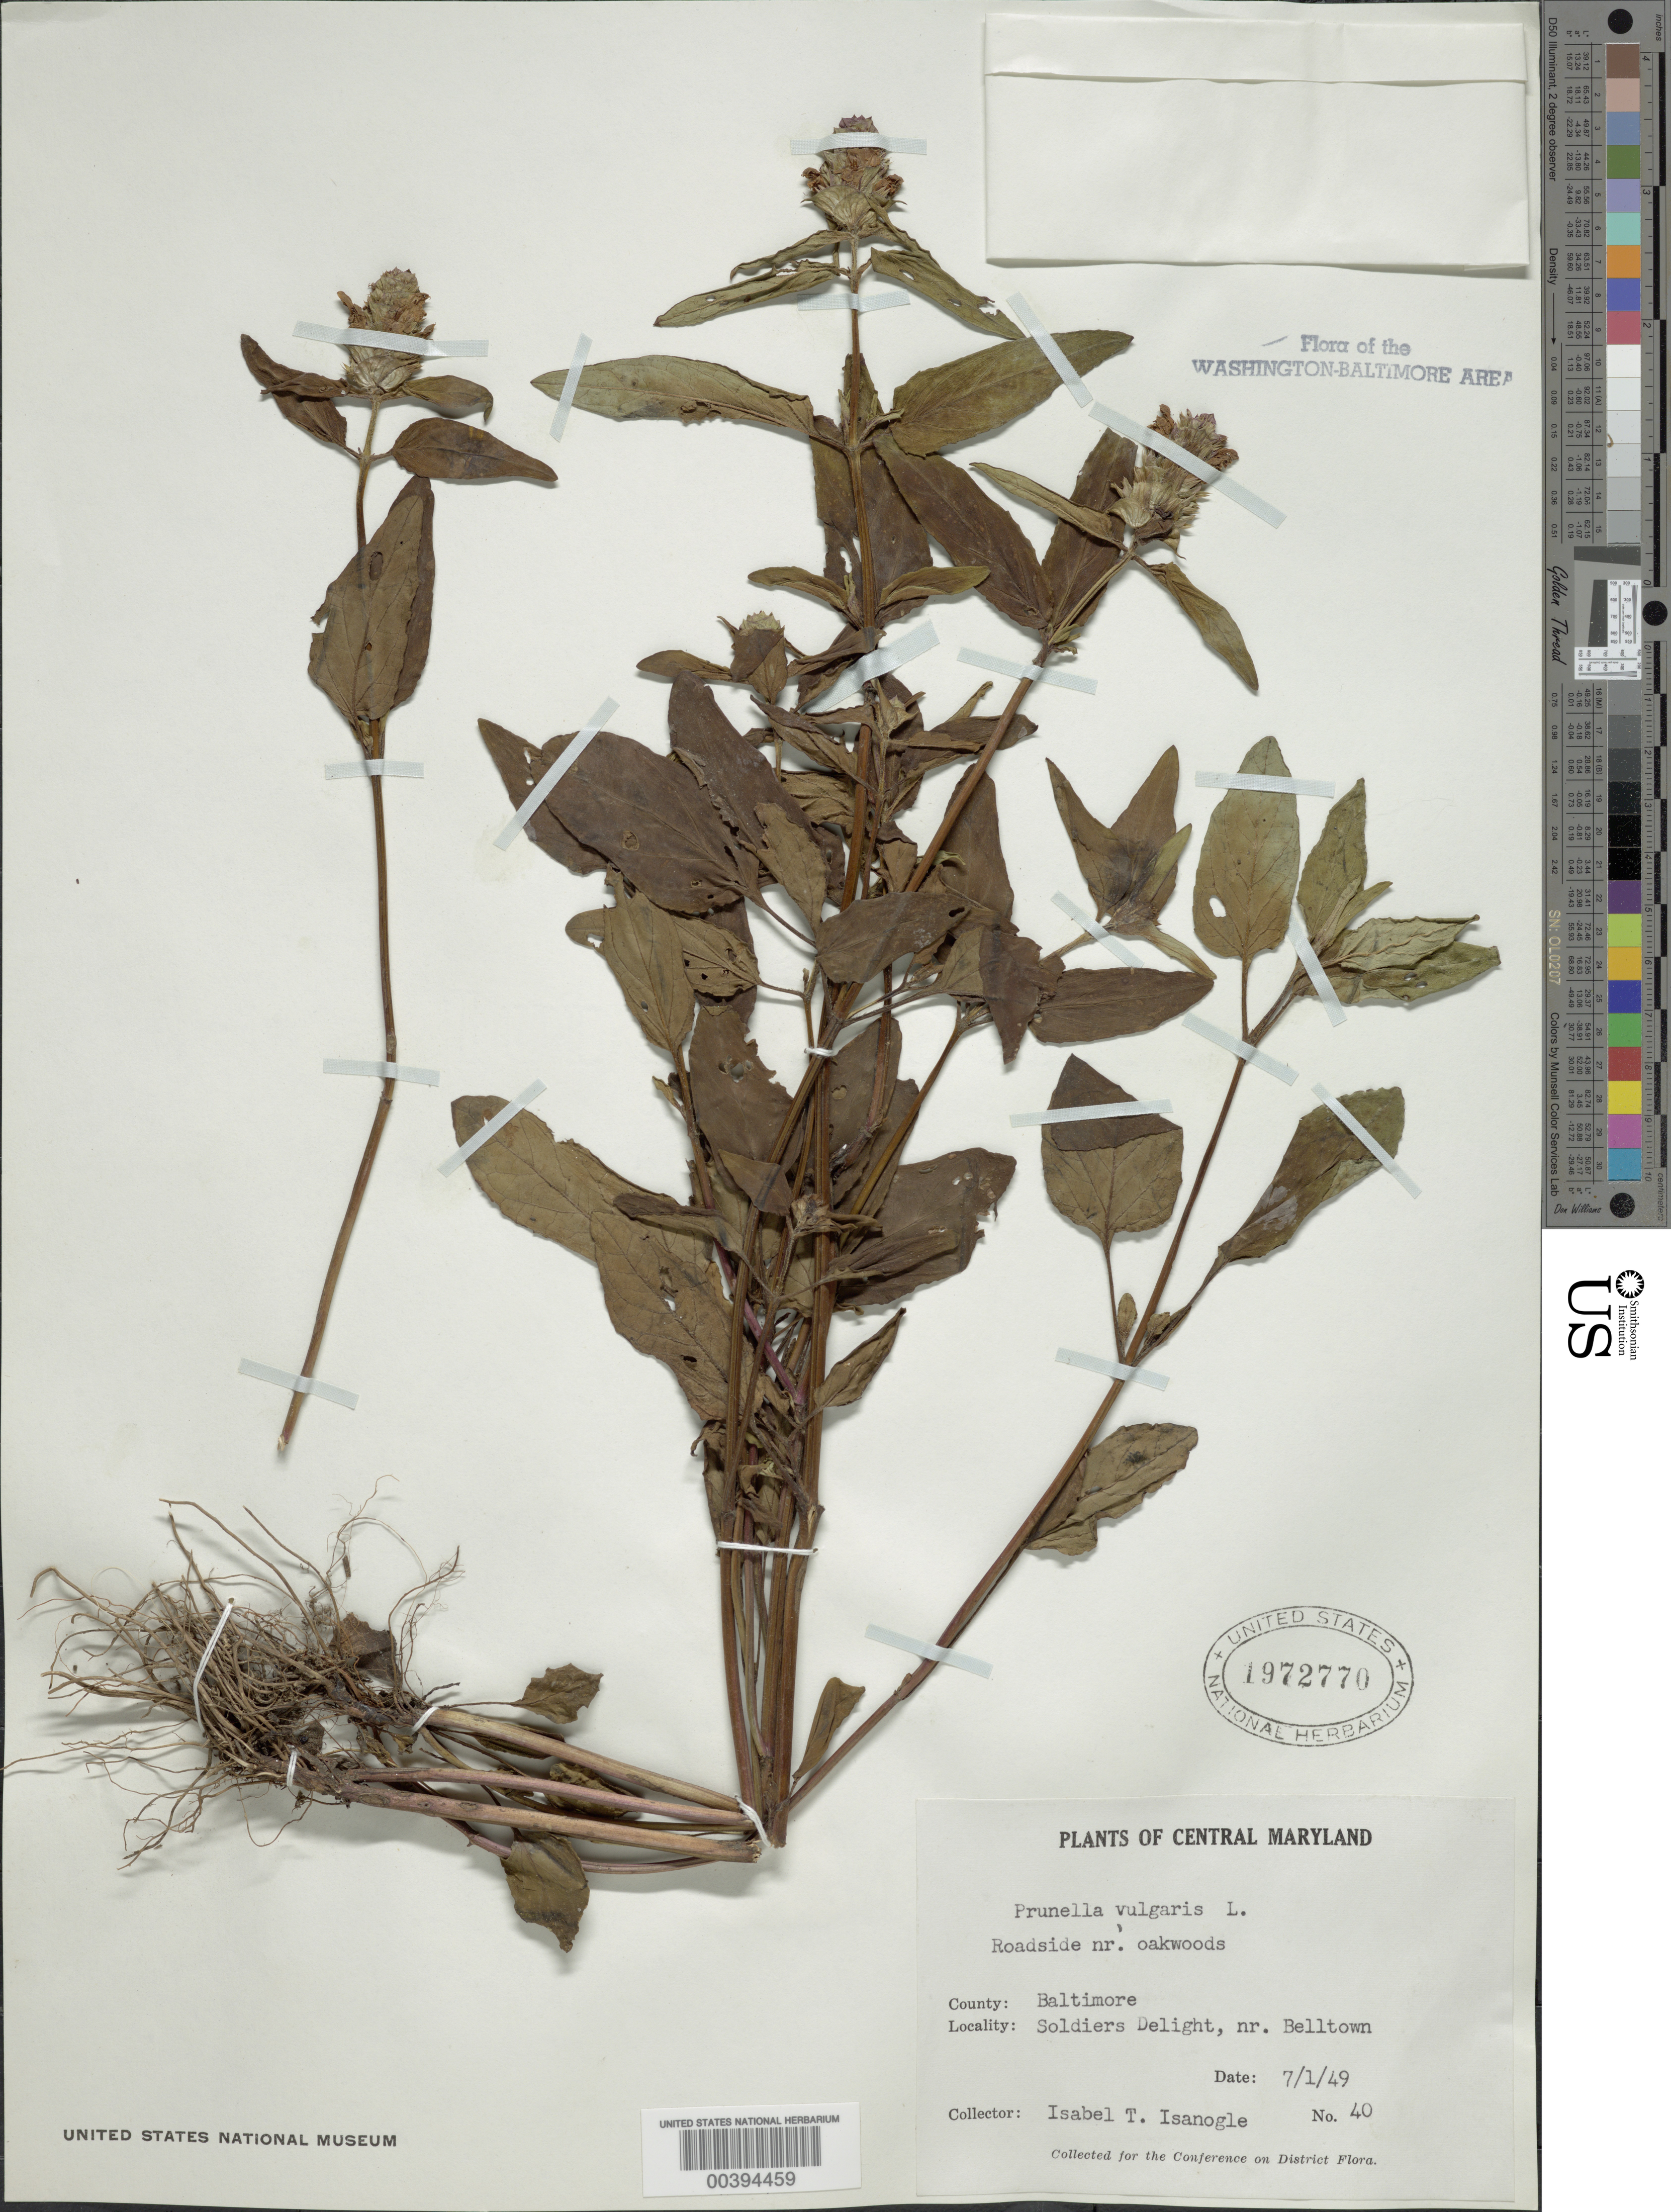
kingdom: Plantae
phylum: Tracheophyta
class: Magnoliopsida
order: Lamiales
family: Lamiaceae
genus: Prunella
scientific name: Prunella vulgaris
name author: L.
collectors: I. Isanogle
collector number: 40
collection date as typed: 01 Jul 1949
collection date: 1949-07-01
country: United States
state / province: Maryland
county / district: Baltimore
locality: Soldiers Delight, near Belltown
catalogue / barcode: US 1972770